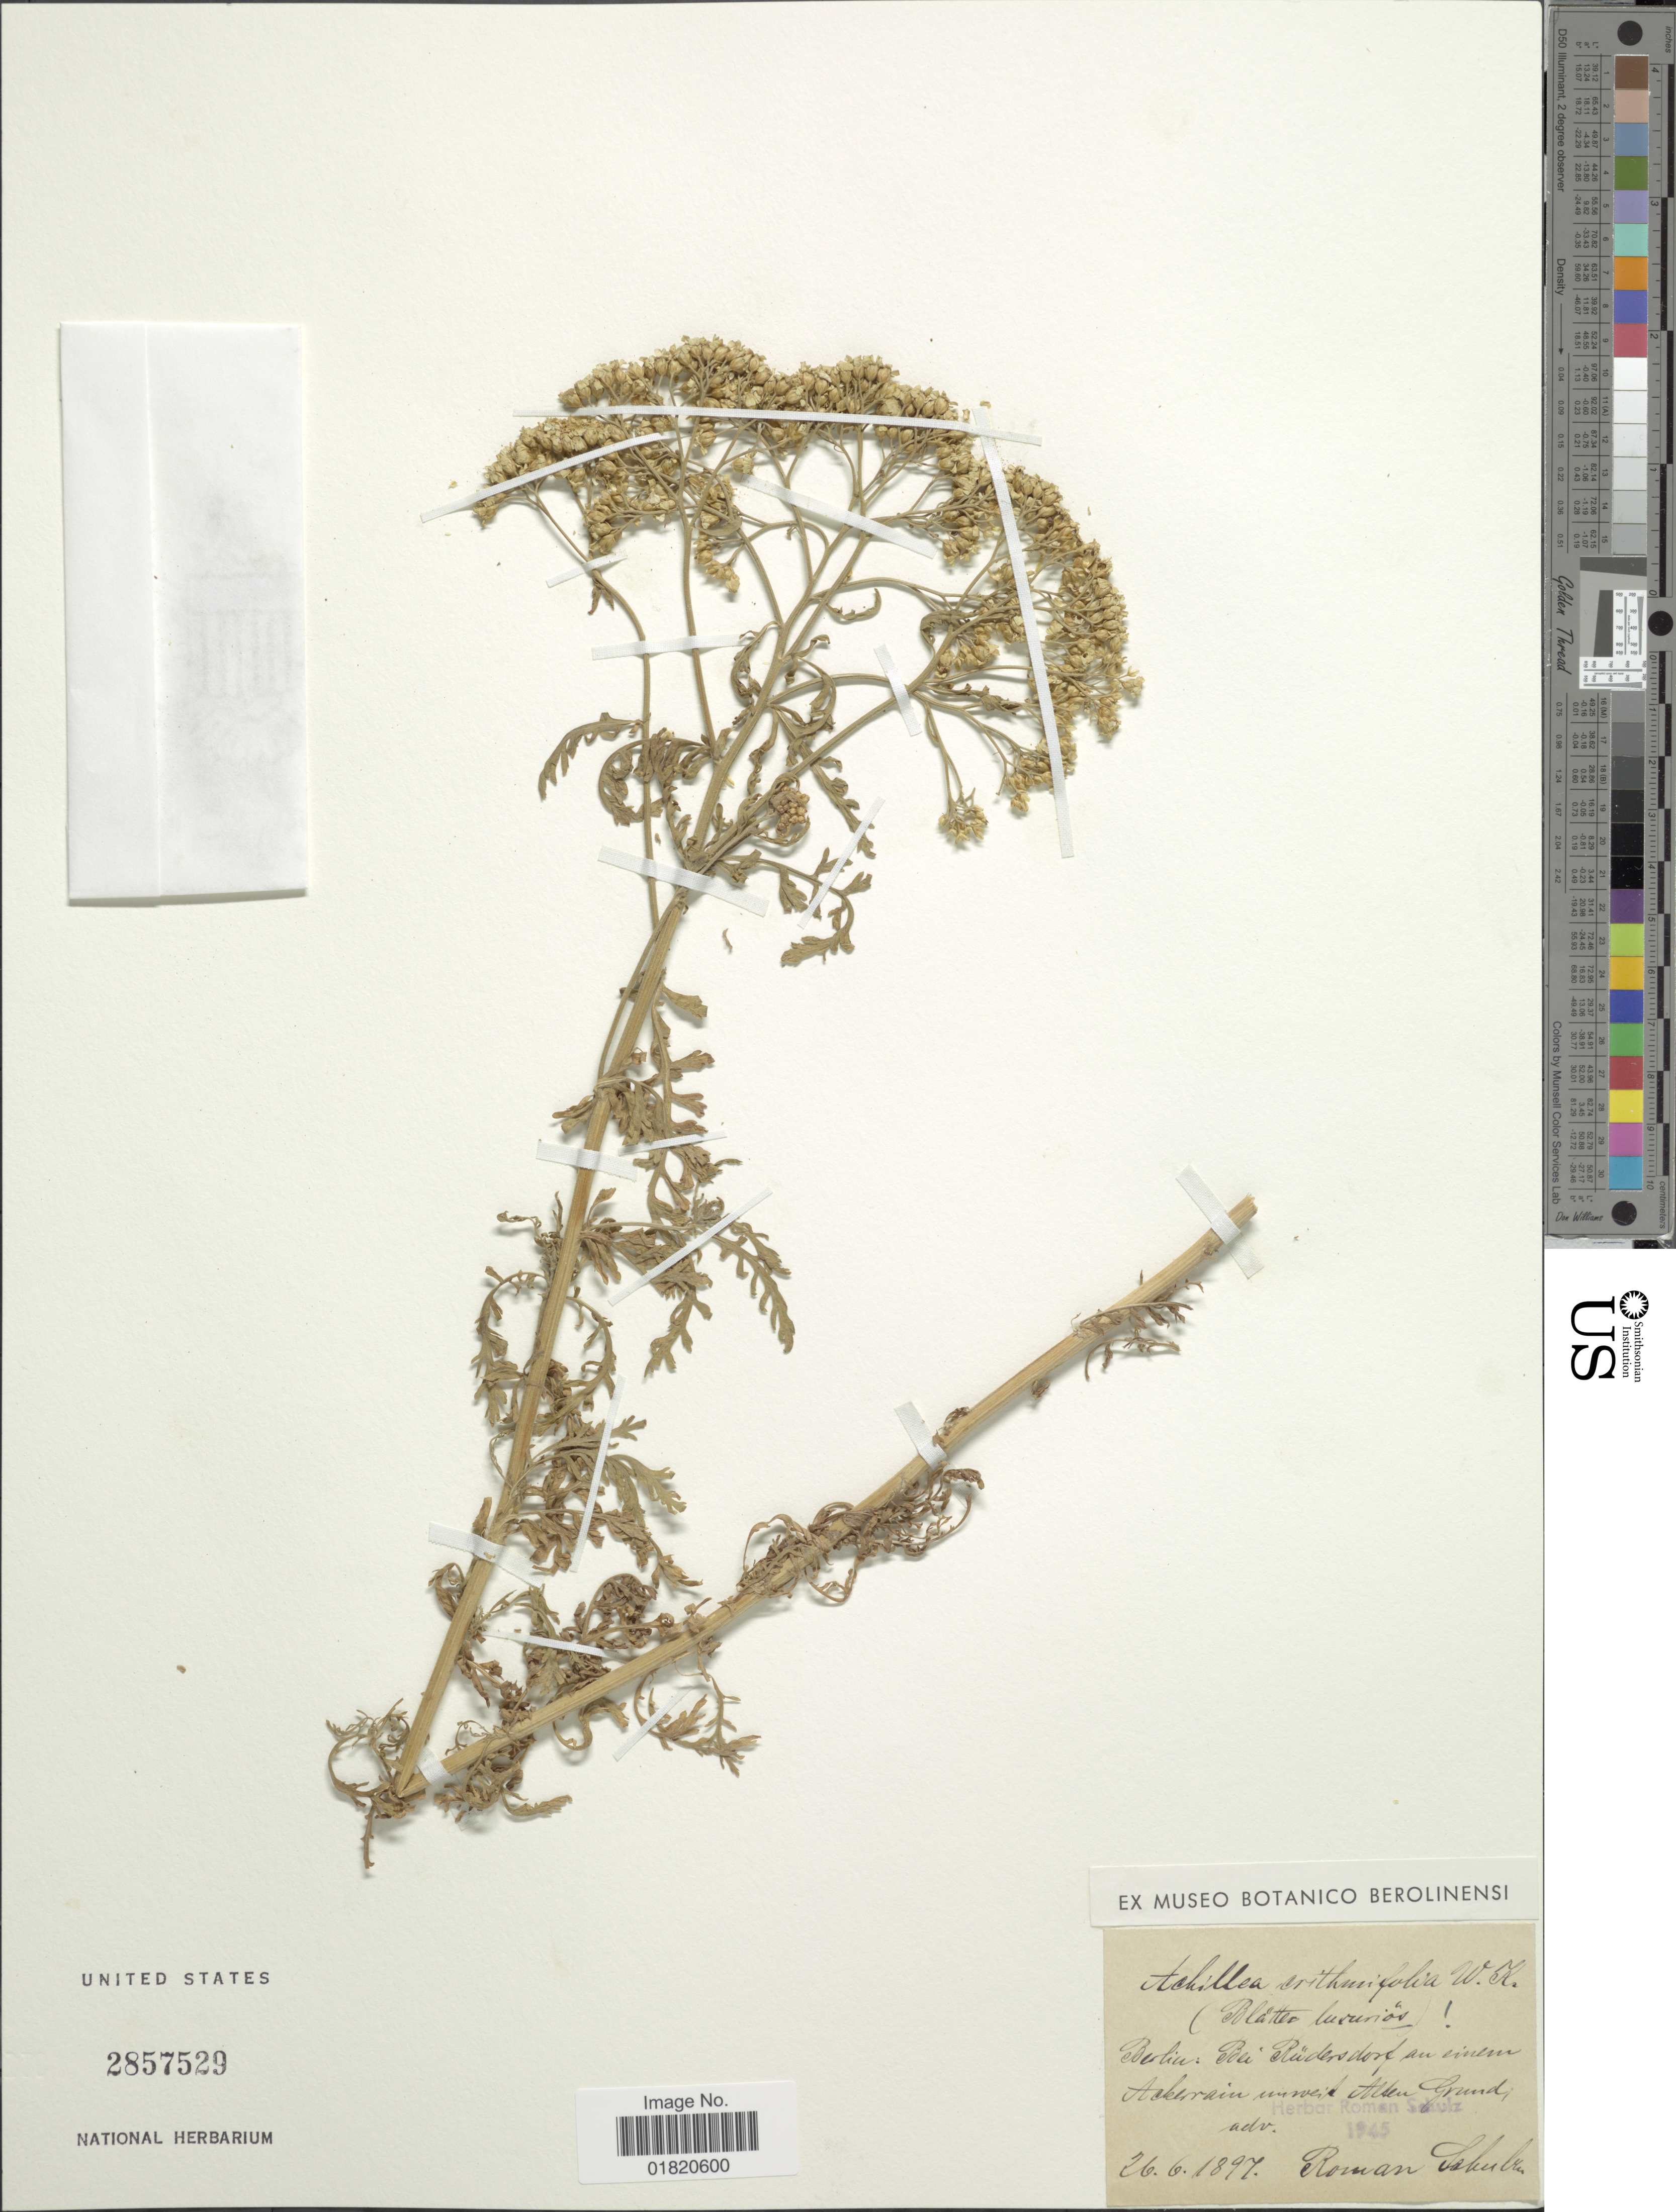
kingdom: Plantae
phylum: Tracheophyta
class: Magnoliopsida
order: Asterales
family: Asteraceae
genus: Achillea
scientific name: Achillea crithmifolia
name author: Waldst. & Kit.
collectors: R. Schulz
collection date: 1897-06-26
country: Germany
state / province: Berlin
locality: Bei Rudersdorf au einem Ackerain unweil Alken Grund [interpreted]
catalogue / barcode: US 2857529